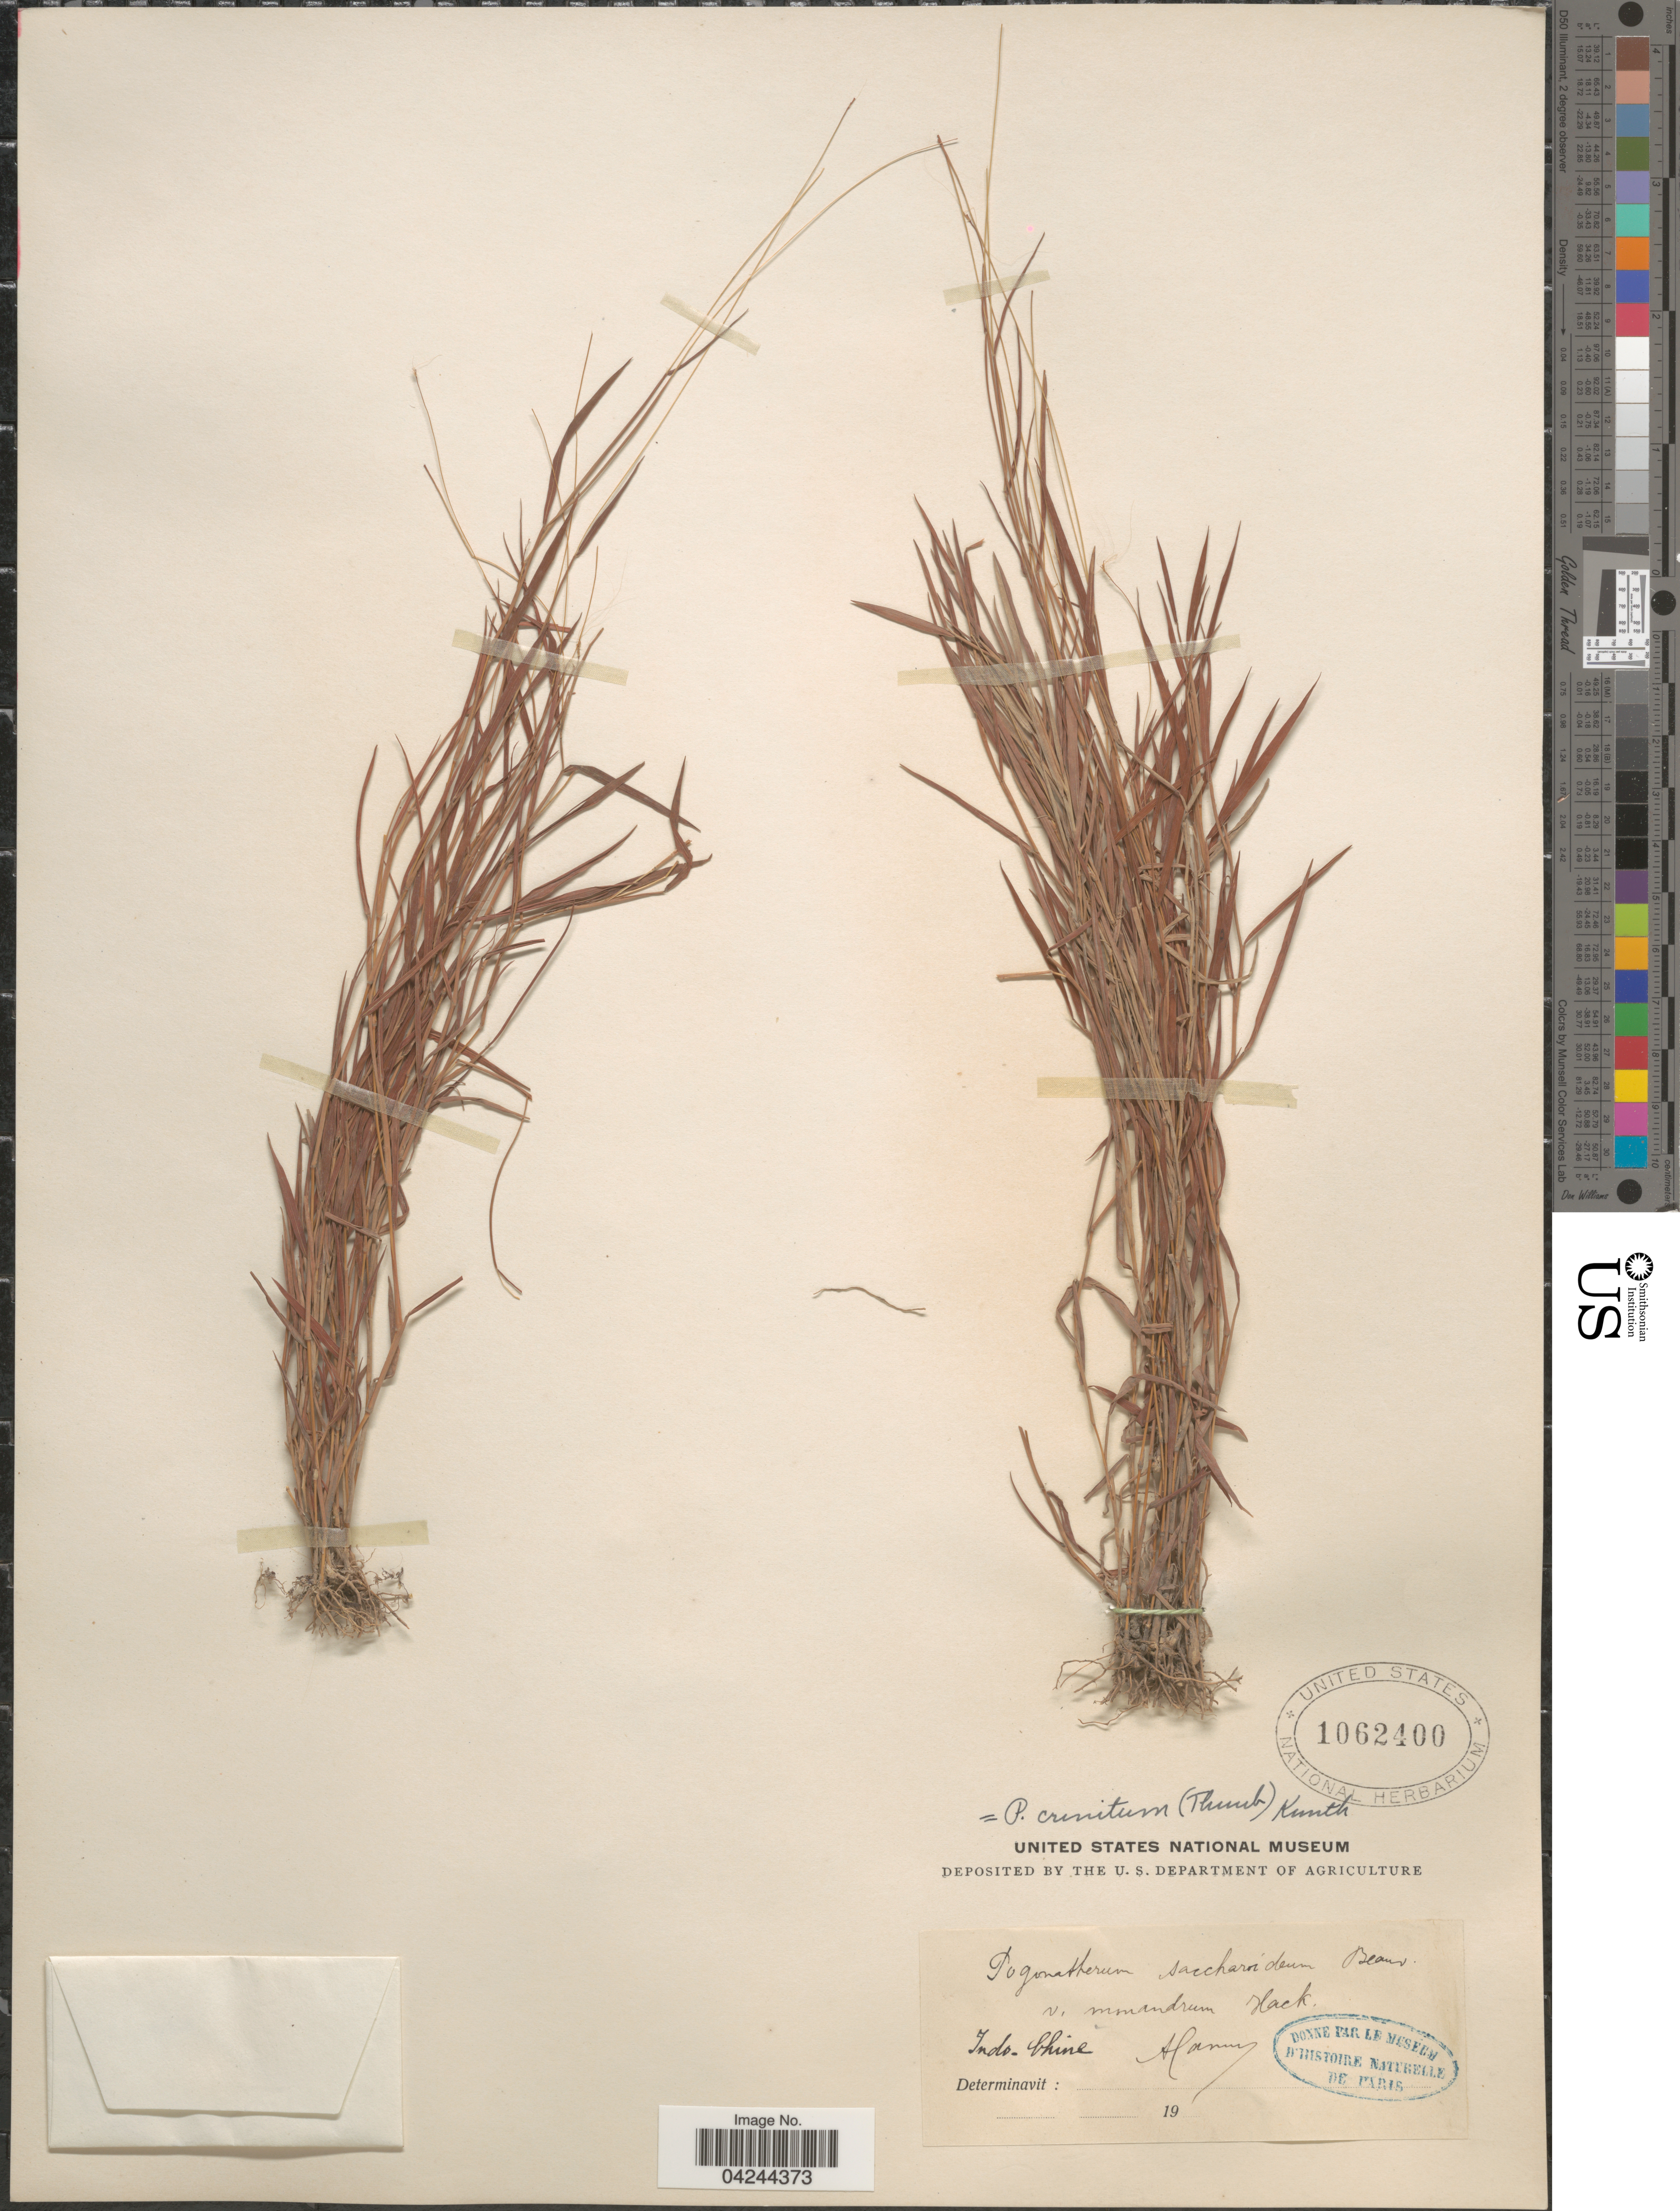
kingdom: Plantae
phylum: Tracheophyta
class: Liliopsida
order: Poales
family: Poaceae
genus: Pogonatherum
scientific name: Pogonatherum crinitum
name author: (Thunb.) Kunth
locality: Indo-Chine.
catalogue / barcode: US 1062400